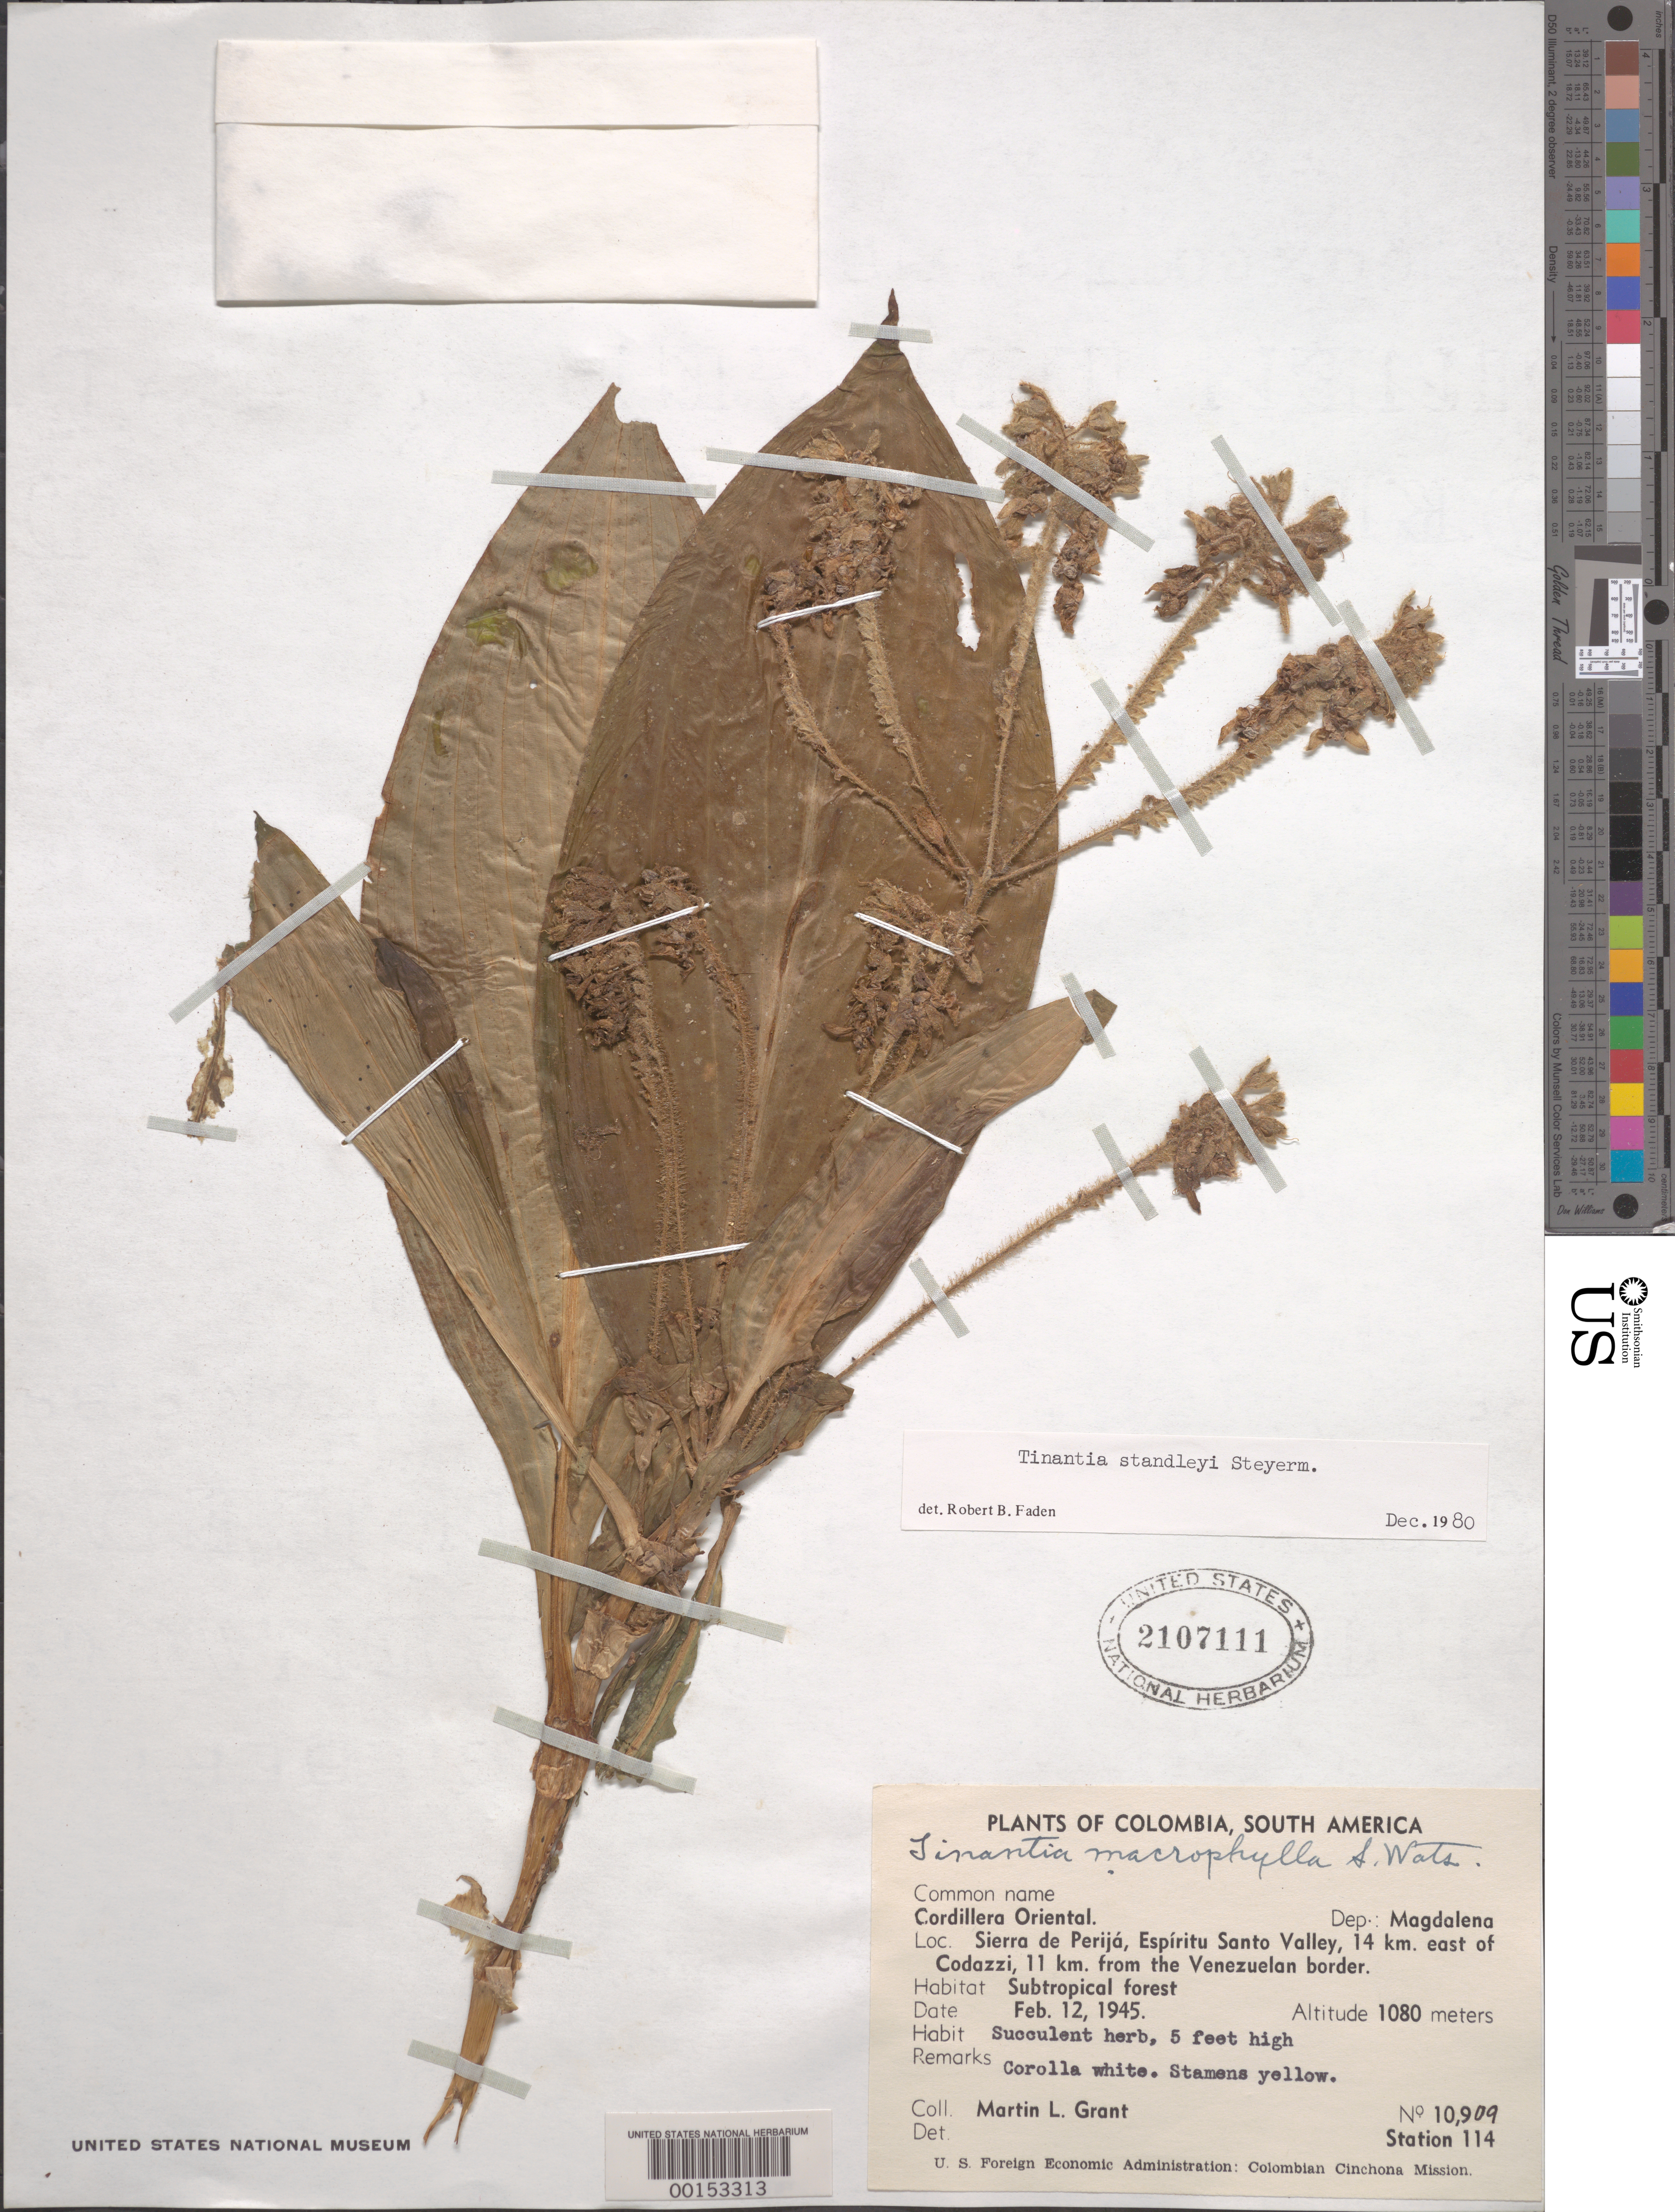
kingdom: Plantae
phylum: Tracheophyta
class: Liliopsida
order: Commelinales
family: Commelinaceae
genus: Tinantia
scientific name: Tinantia standleyi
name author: Steyerm.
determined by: Faden, Robert B., (US), Smithsonian Institution - National Museum of Natural History (UNITED STATES)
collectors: M. L. Grant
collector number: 10909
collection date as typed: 12 Feb 1945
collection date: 1945-02-12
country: Colombia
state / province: Magdalena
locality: Sierra de Perija, Espirito Santo Valley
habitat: Subtropical forest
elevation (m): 1080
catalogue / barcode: US 2107111